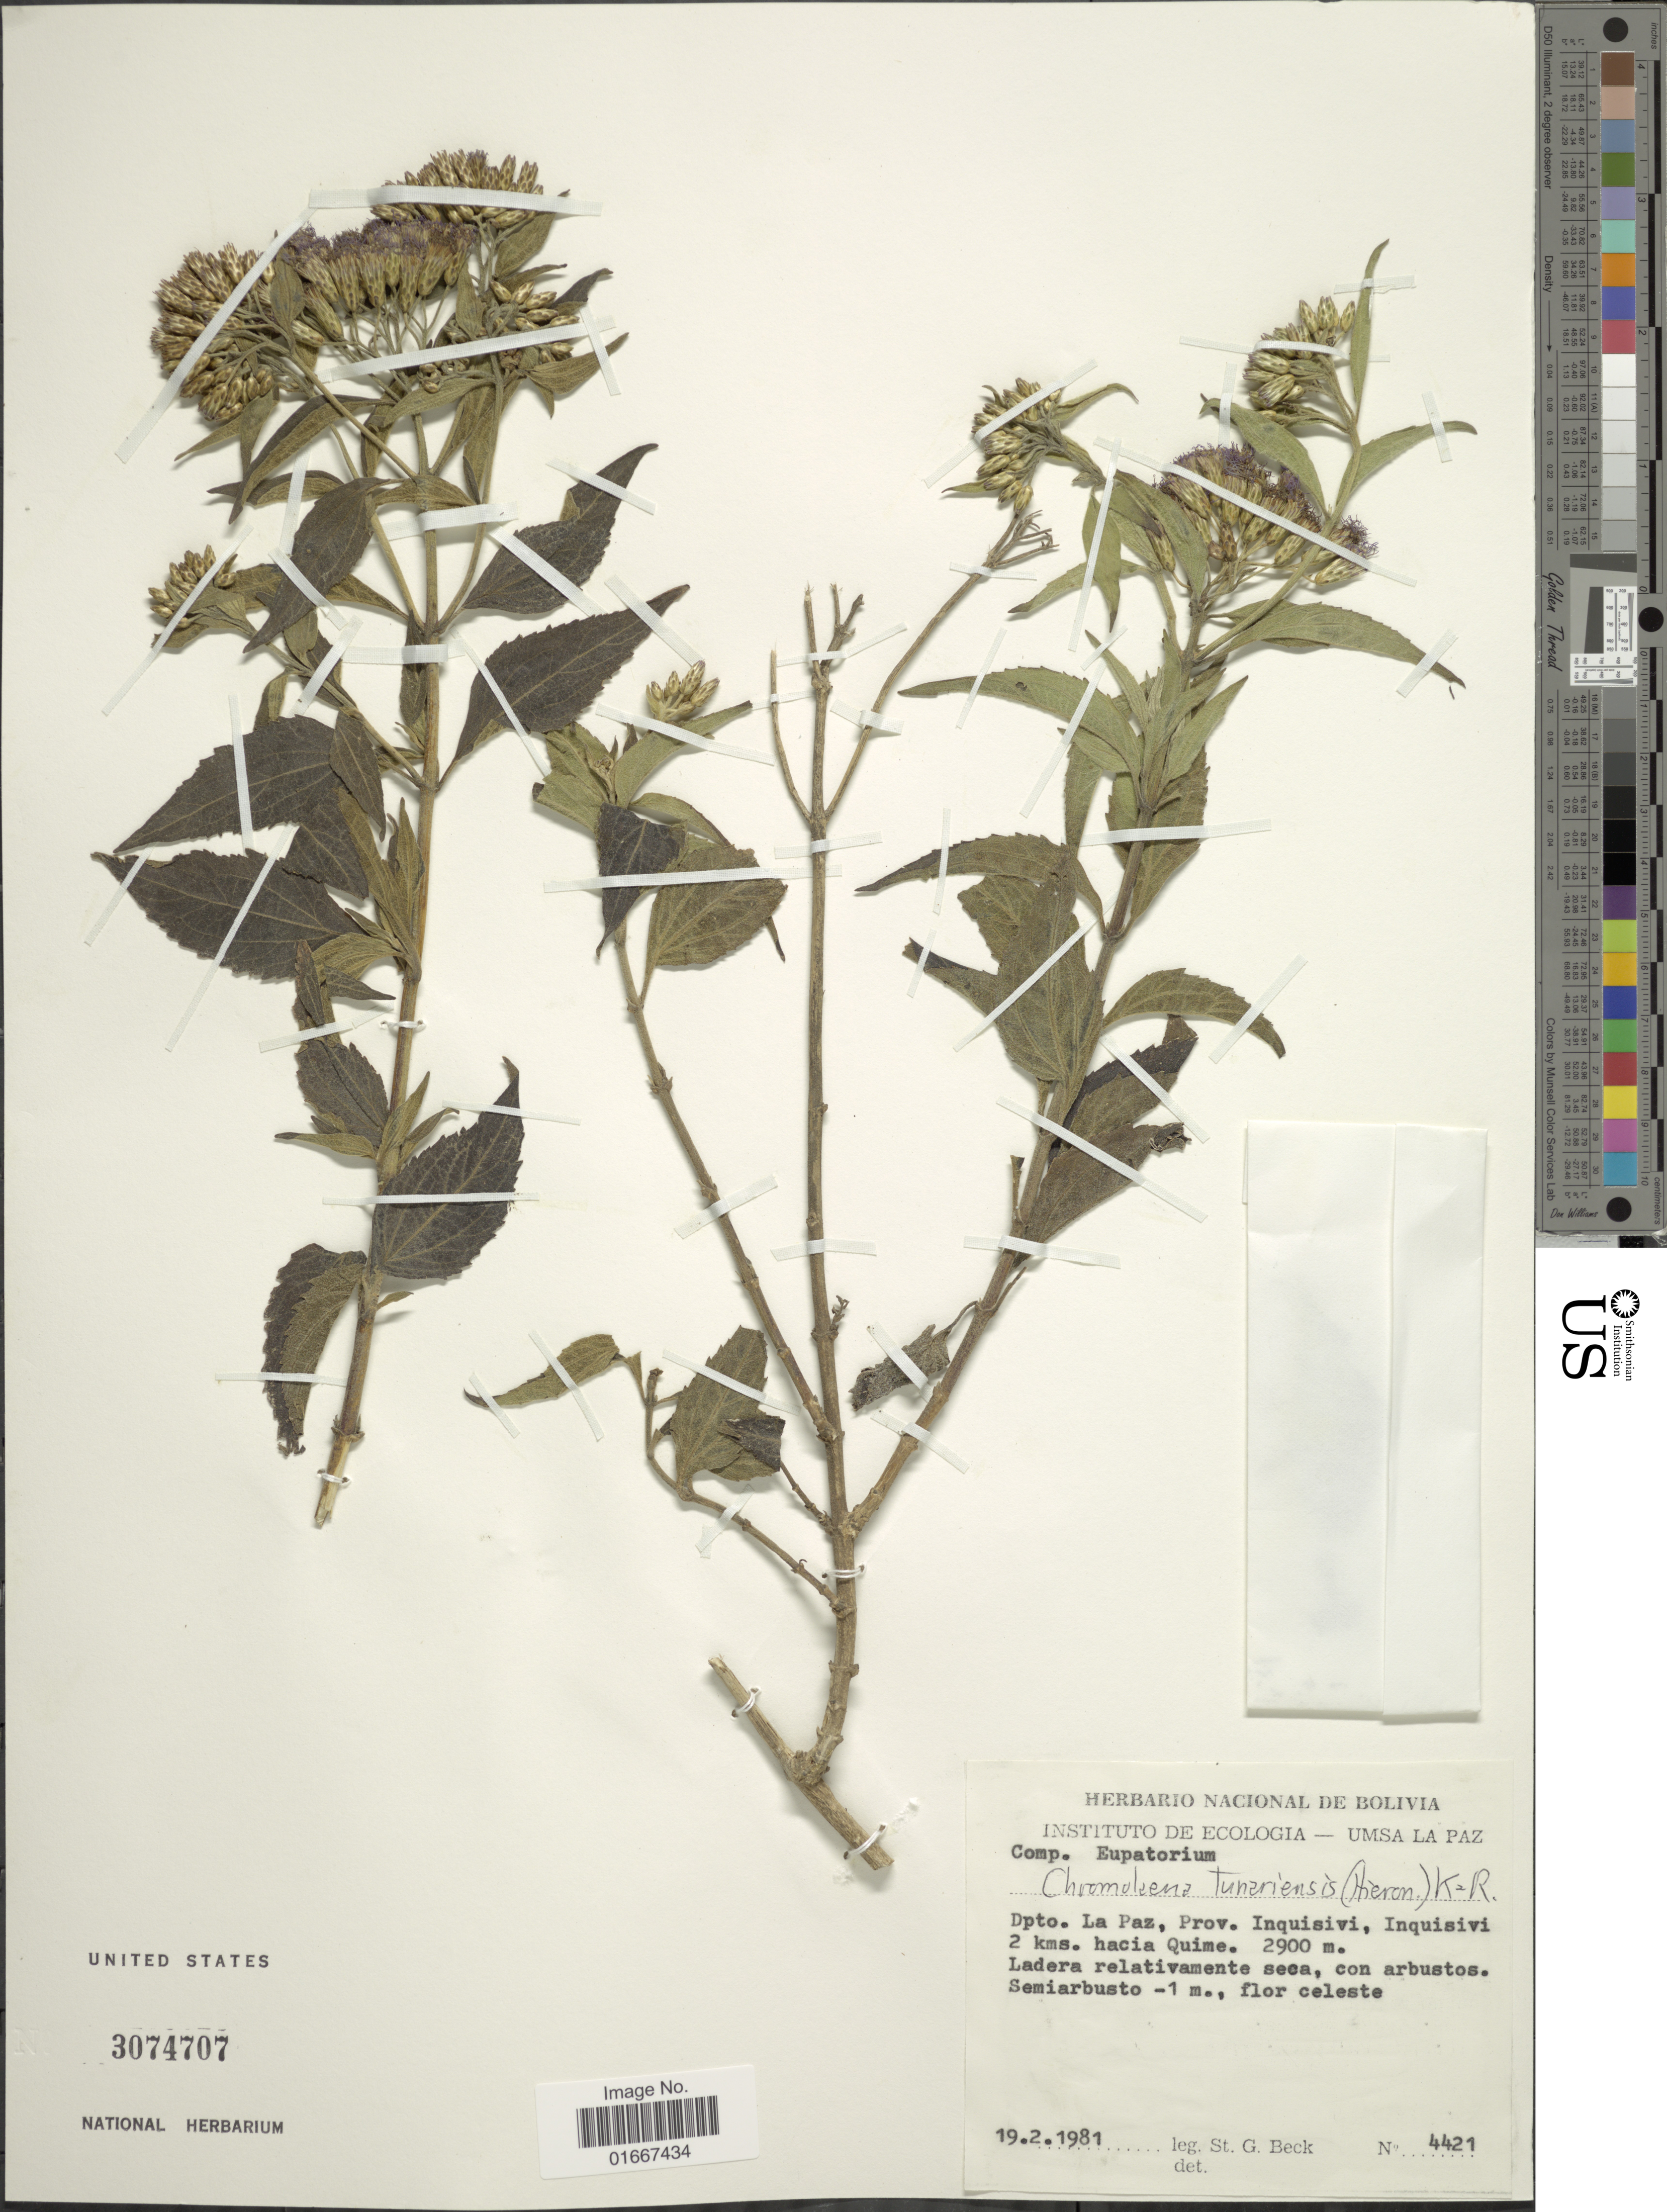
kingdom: Plantae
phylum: Tracheophyta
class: Magnoliopsida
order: Asterales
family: Asteraceae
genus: Chromolaena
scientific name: Chromolaena tunariensis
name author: (Hieron.) R.M. King & H. Rob.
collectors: S. G. Beck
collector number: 4421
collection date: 1981-02-19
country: Bolivia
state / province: La Paz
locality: Prov. Inquisivi, Inquisivi 2 kms. hacia Quime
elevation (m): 2900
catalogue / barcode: US 3074707